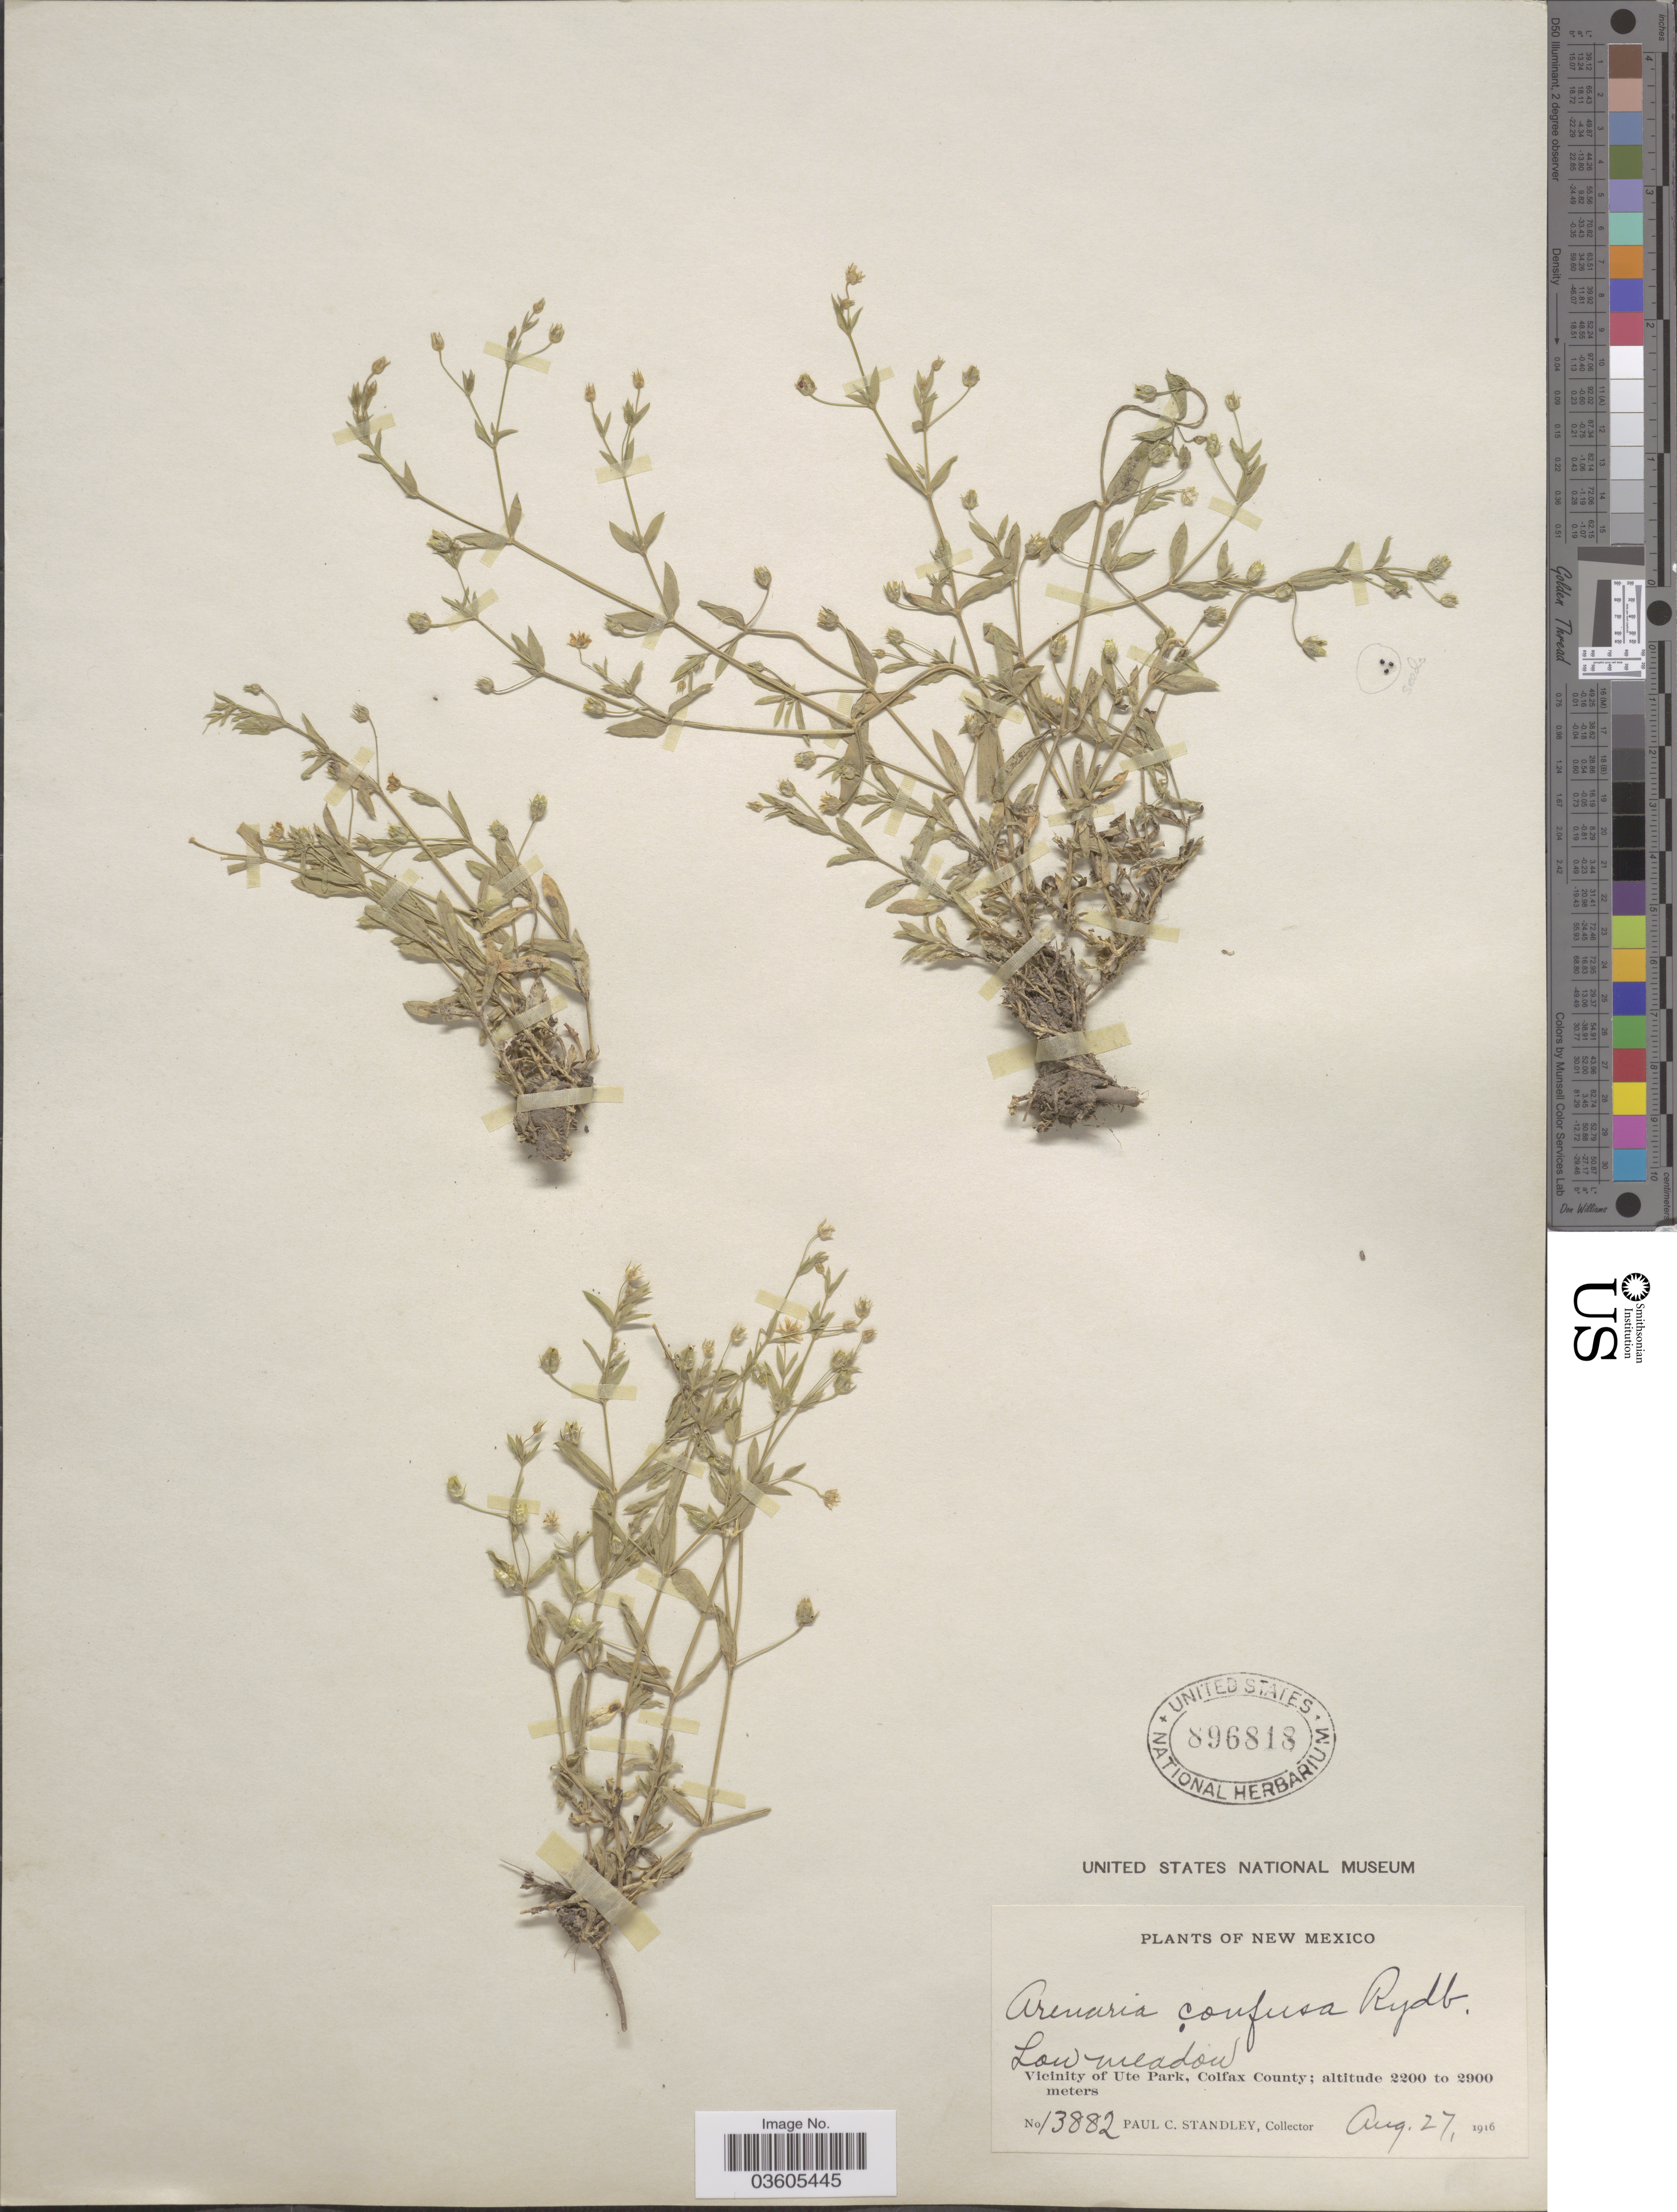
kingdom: Plantae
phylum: Tracheophyta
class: Magnoliopsida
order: Caryophyllales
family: Caryophyllaceae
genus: Arenaria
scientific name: Arenaria confusa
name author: Rydb.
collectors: P. C. Standley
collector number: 13882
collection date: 1916-08-27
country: United States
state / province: New Mexico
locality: Vicinity of Ute Park, Colfax County.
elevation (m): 2200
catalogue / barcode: US 896818